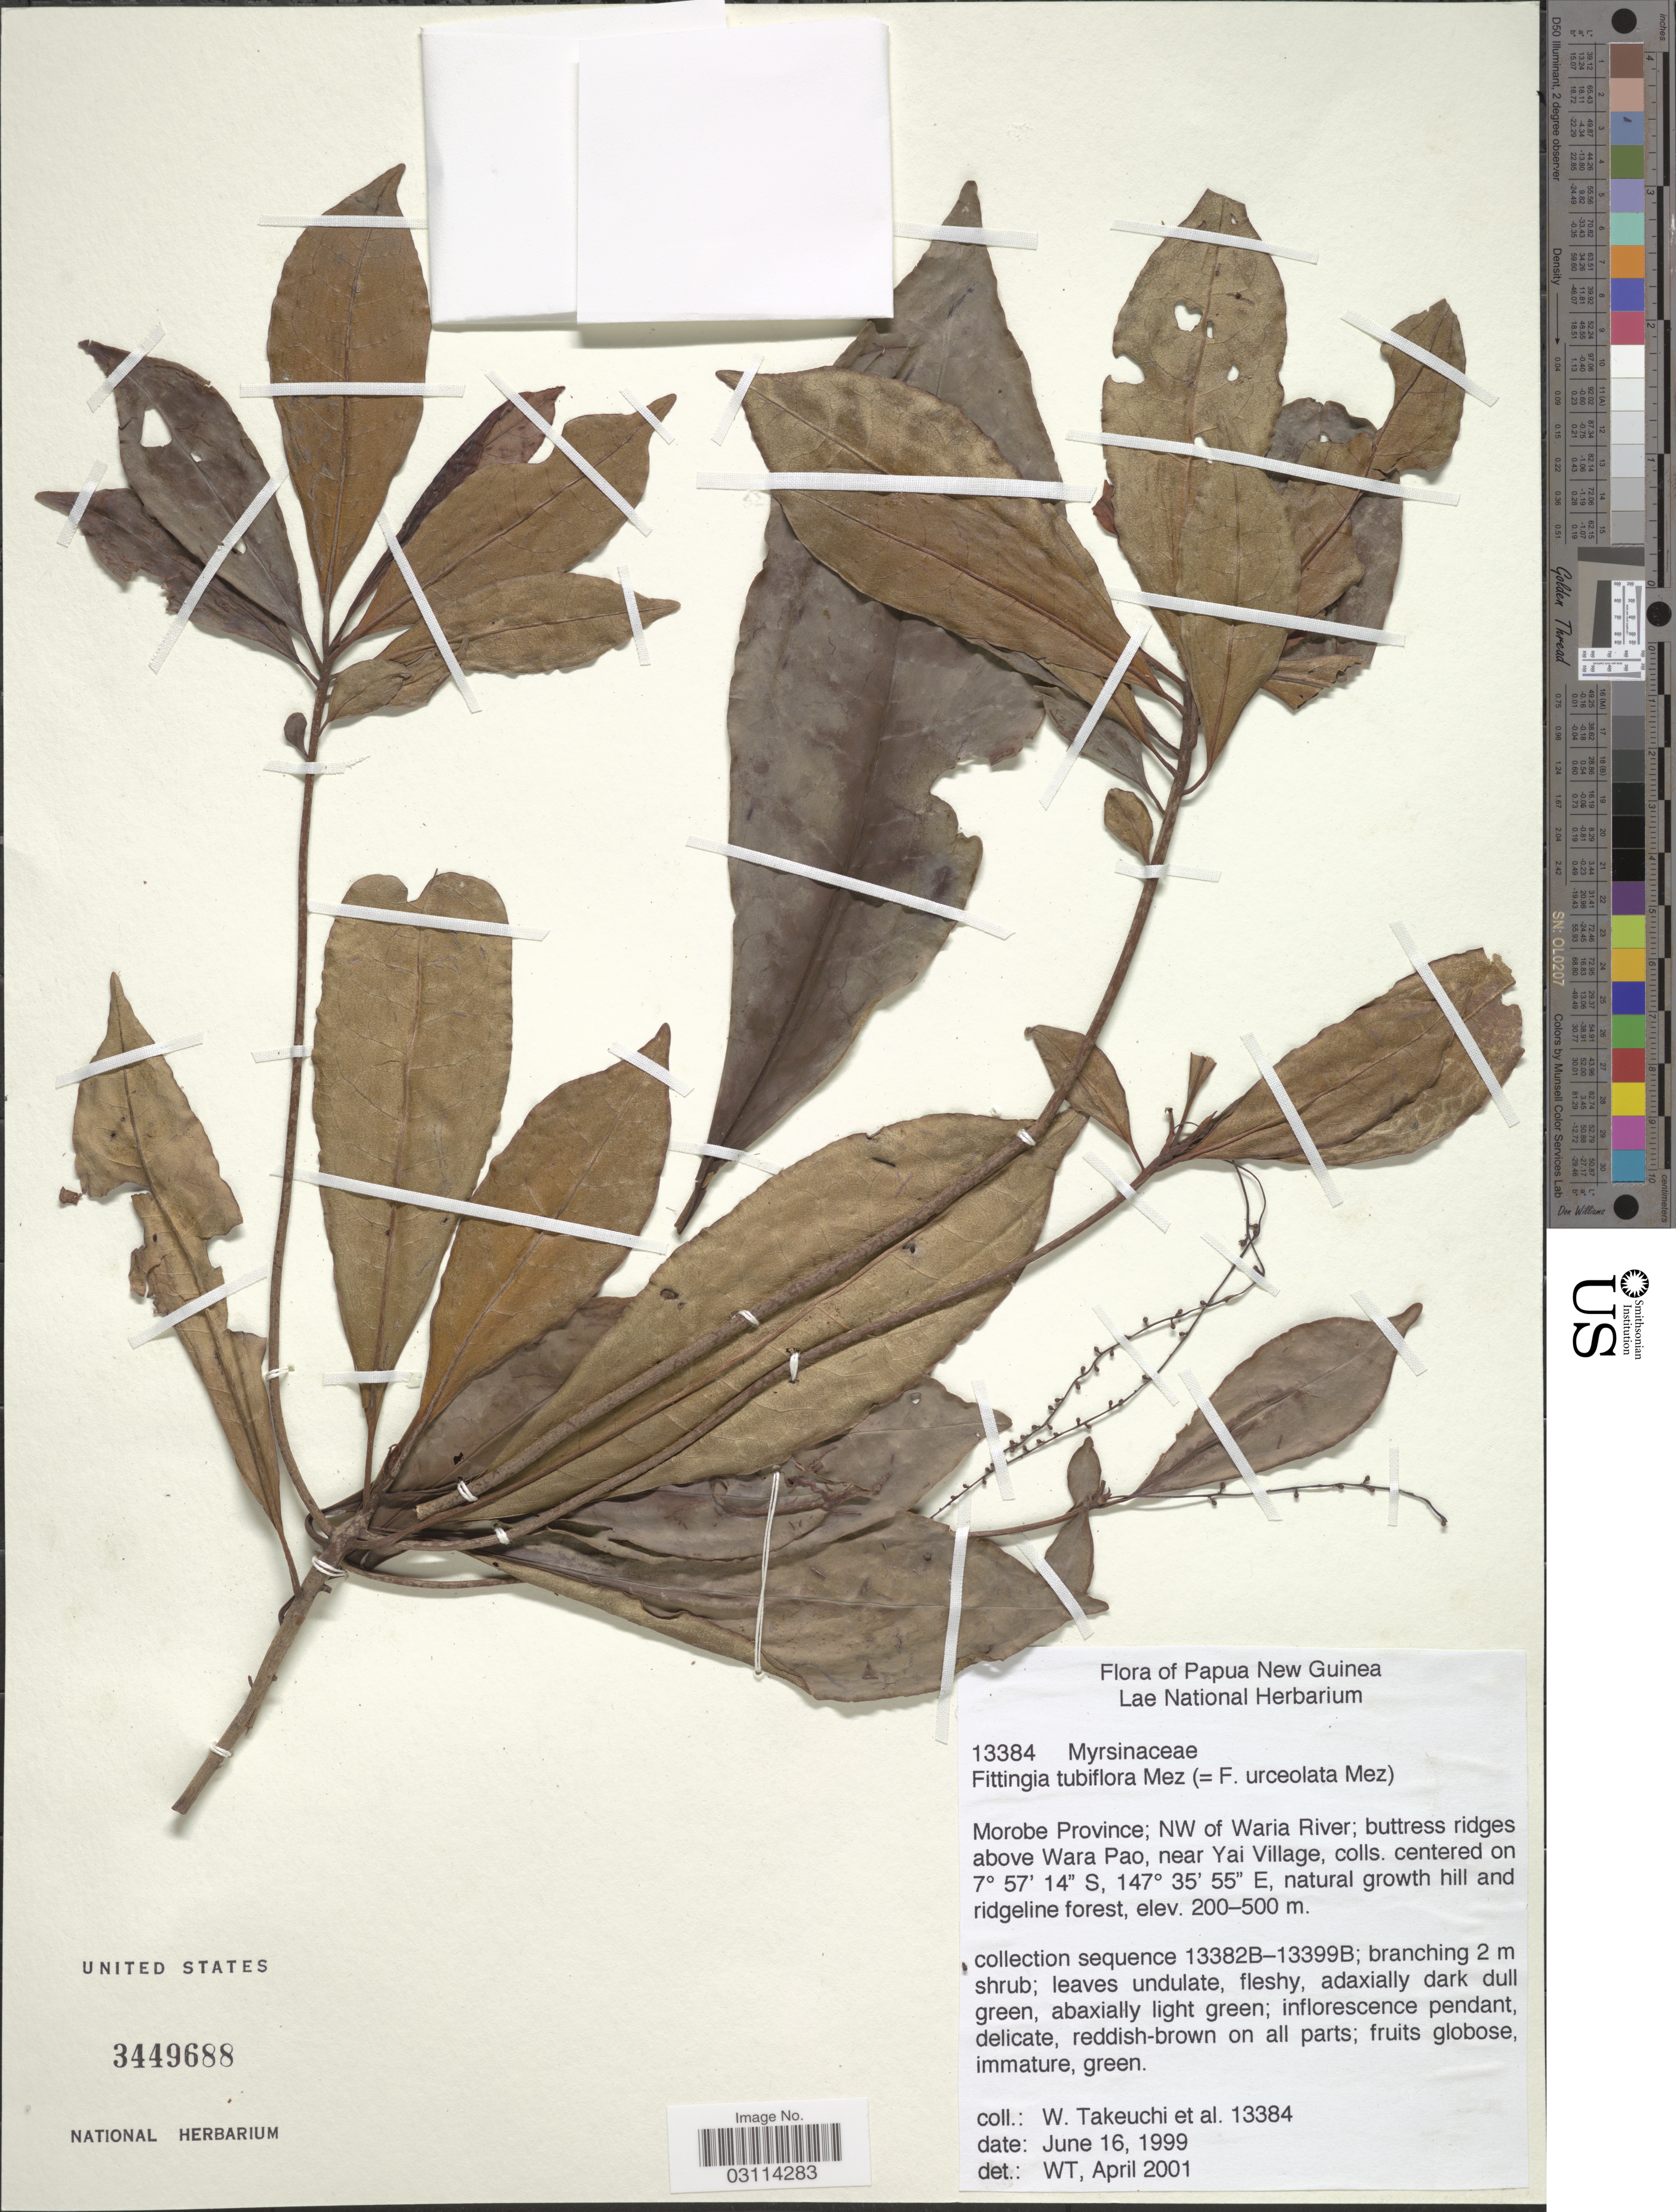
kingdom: Plantae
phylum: Tracheophyta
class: Magnoliopsida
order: Ericales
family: Primulaceae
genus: Fittingia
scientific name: Fittingia tubiflora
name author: Mez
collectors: W. Takeuchi & et al.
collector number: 13384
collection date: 1999-06-16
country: Papua New Guinea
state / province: Morobe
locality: NW of Waria River; buttress ridges above Wara Pao, near Yai Village.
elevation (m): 200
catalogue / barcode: US 3449688